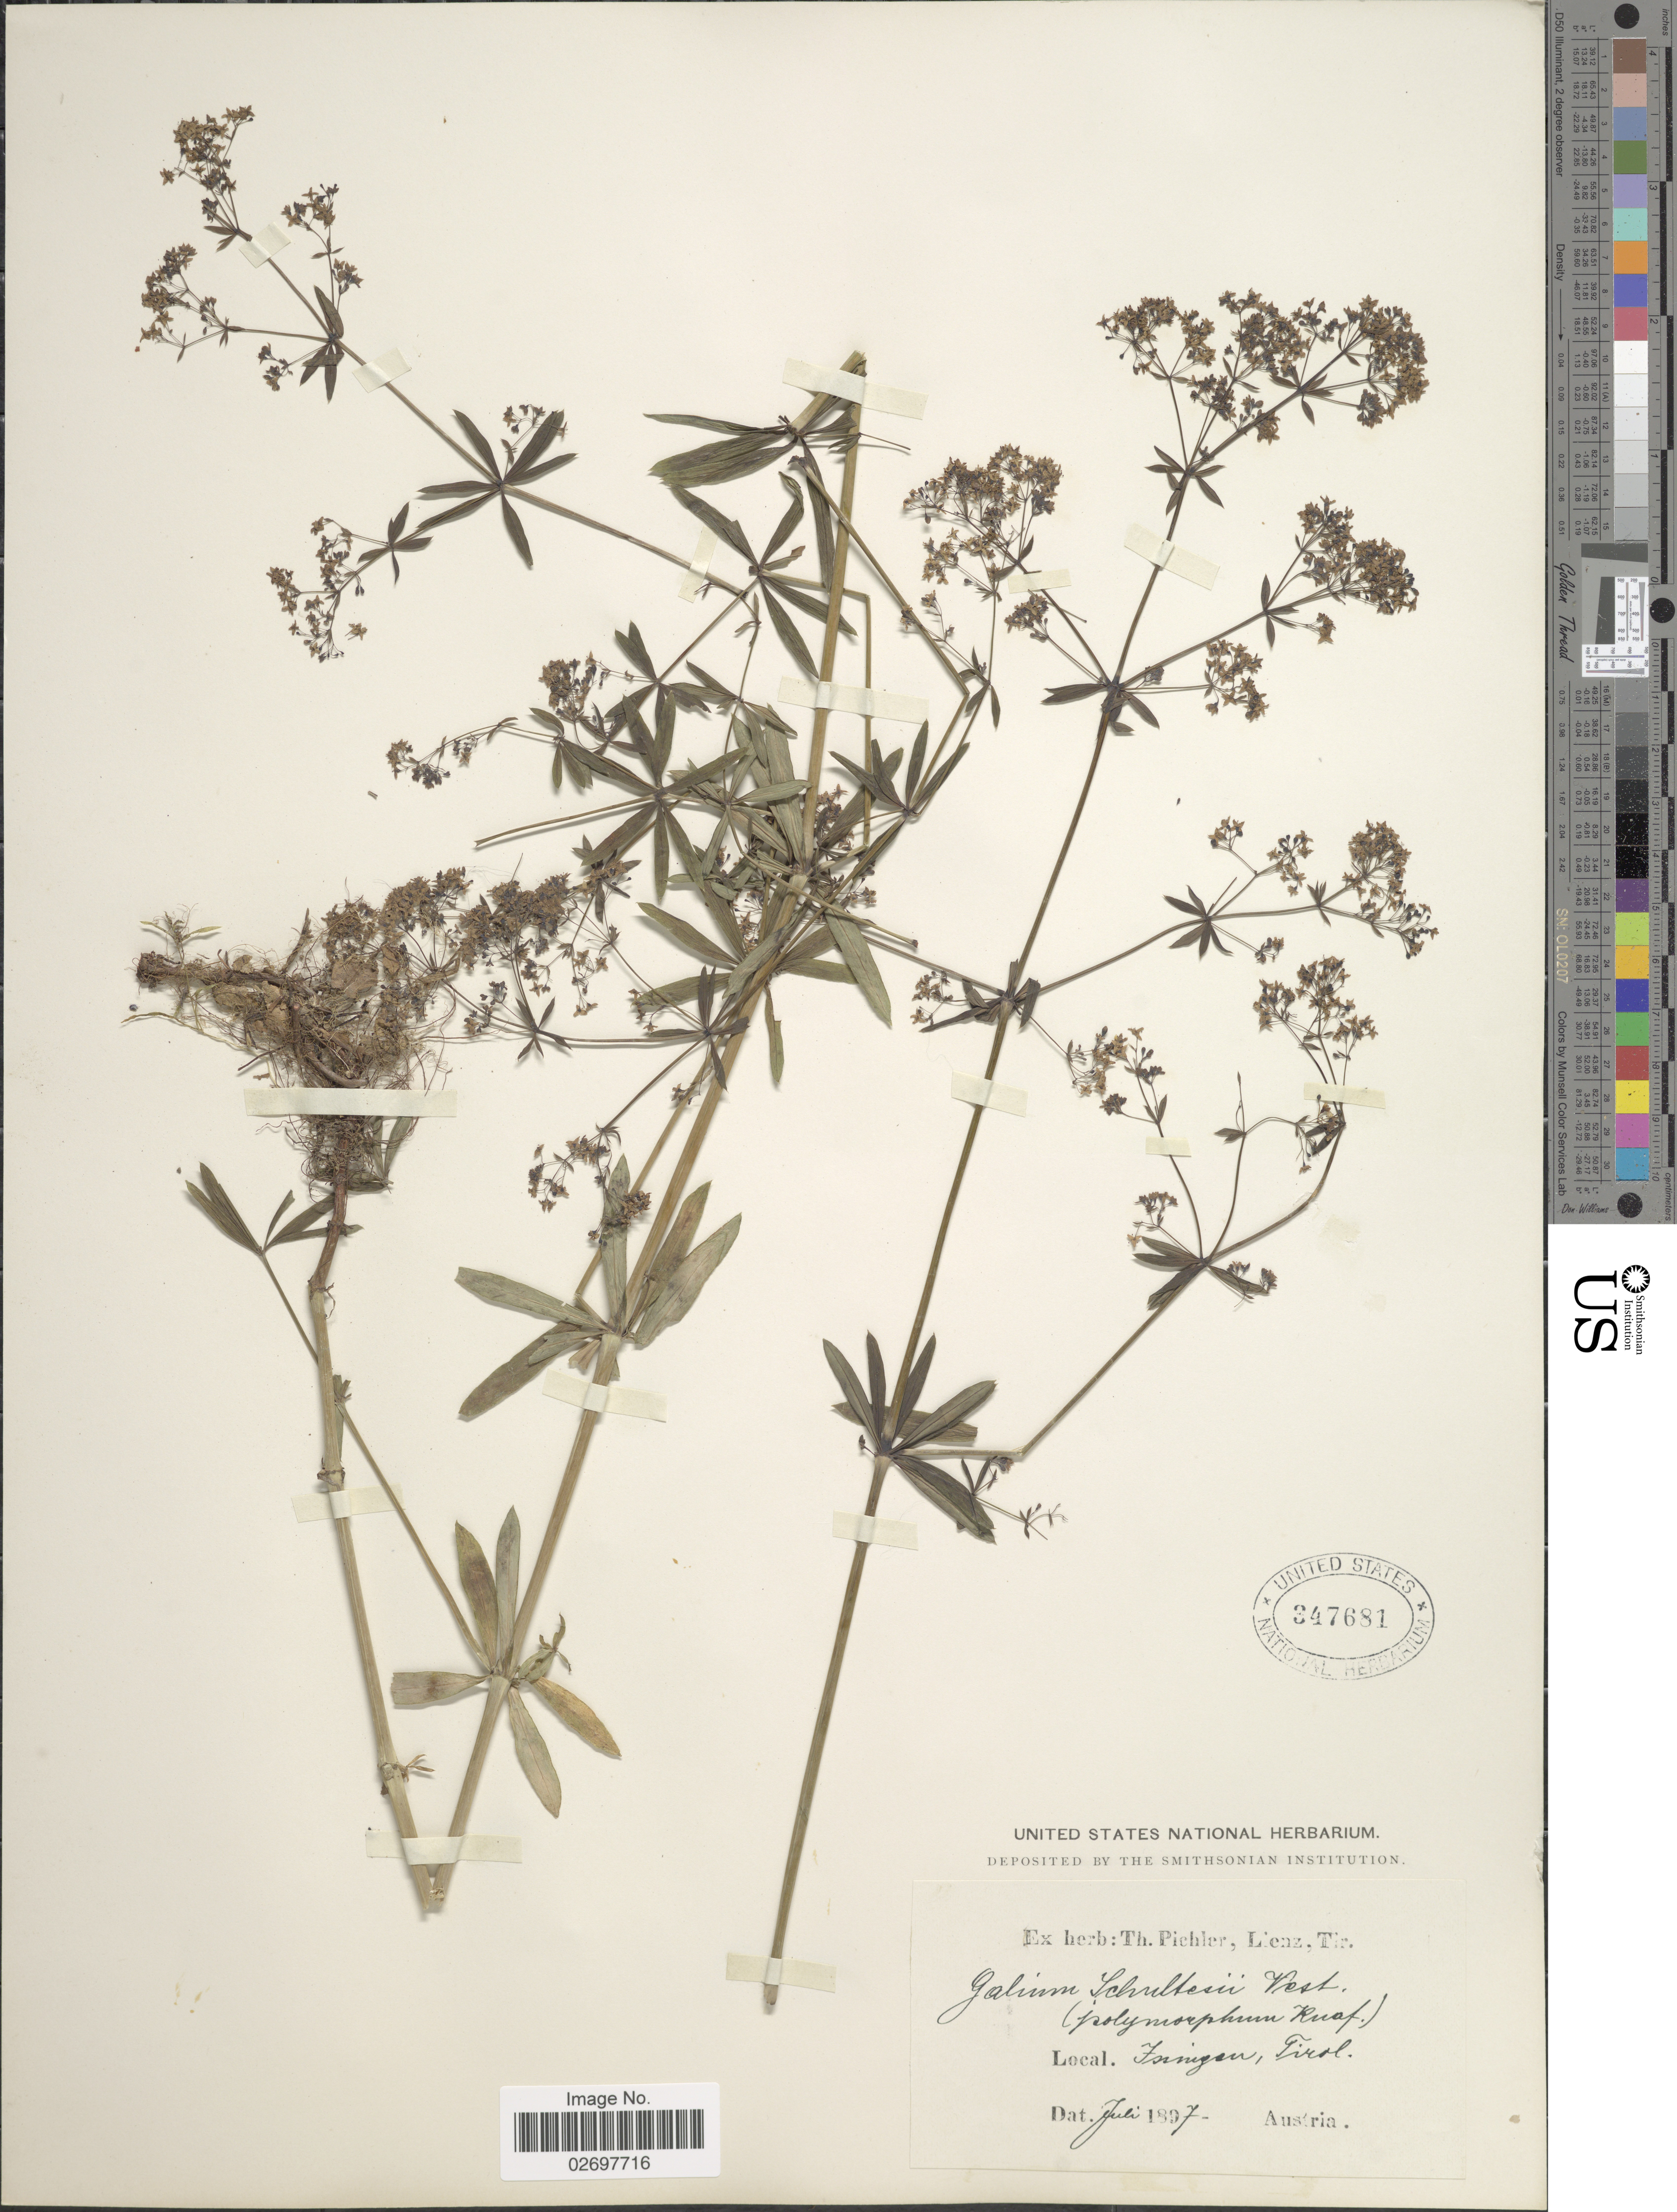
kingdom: Plantae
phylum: Tracheophyta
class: Magnoliopsida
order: Gentianales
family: Rubiaceae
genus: Galium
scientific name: Galium schultesii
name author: Vest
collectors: ex herb. T. Pichler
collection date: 1897-07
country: Italy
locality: Innigen, Tirol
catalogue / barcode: US 347681